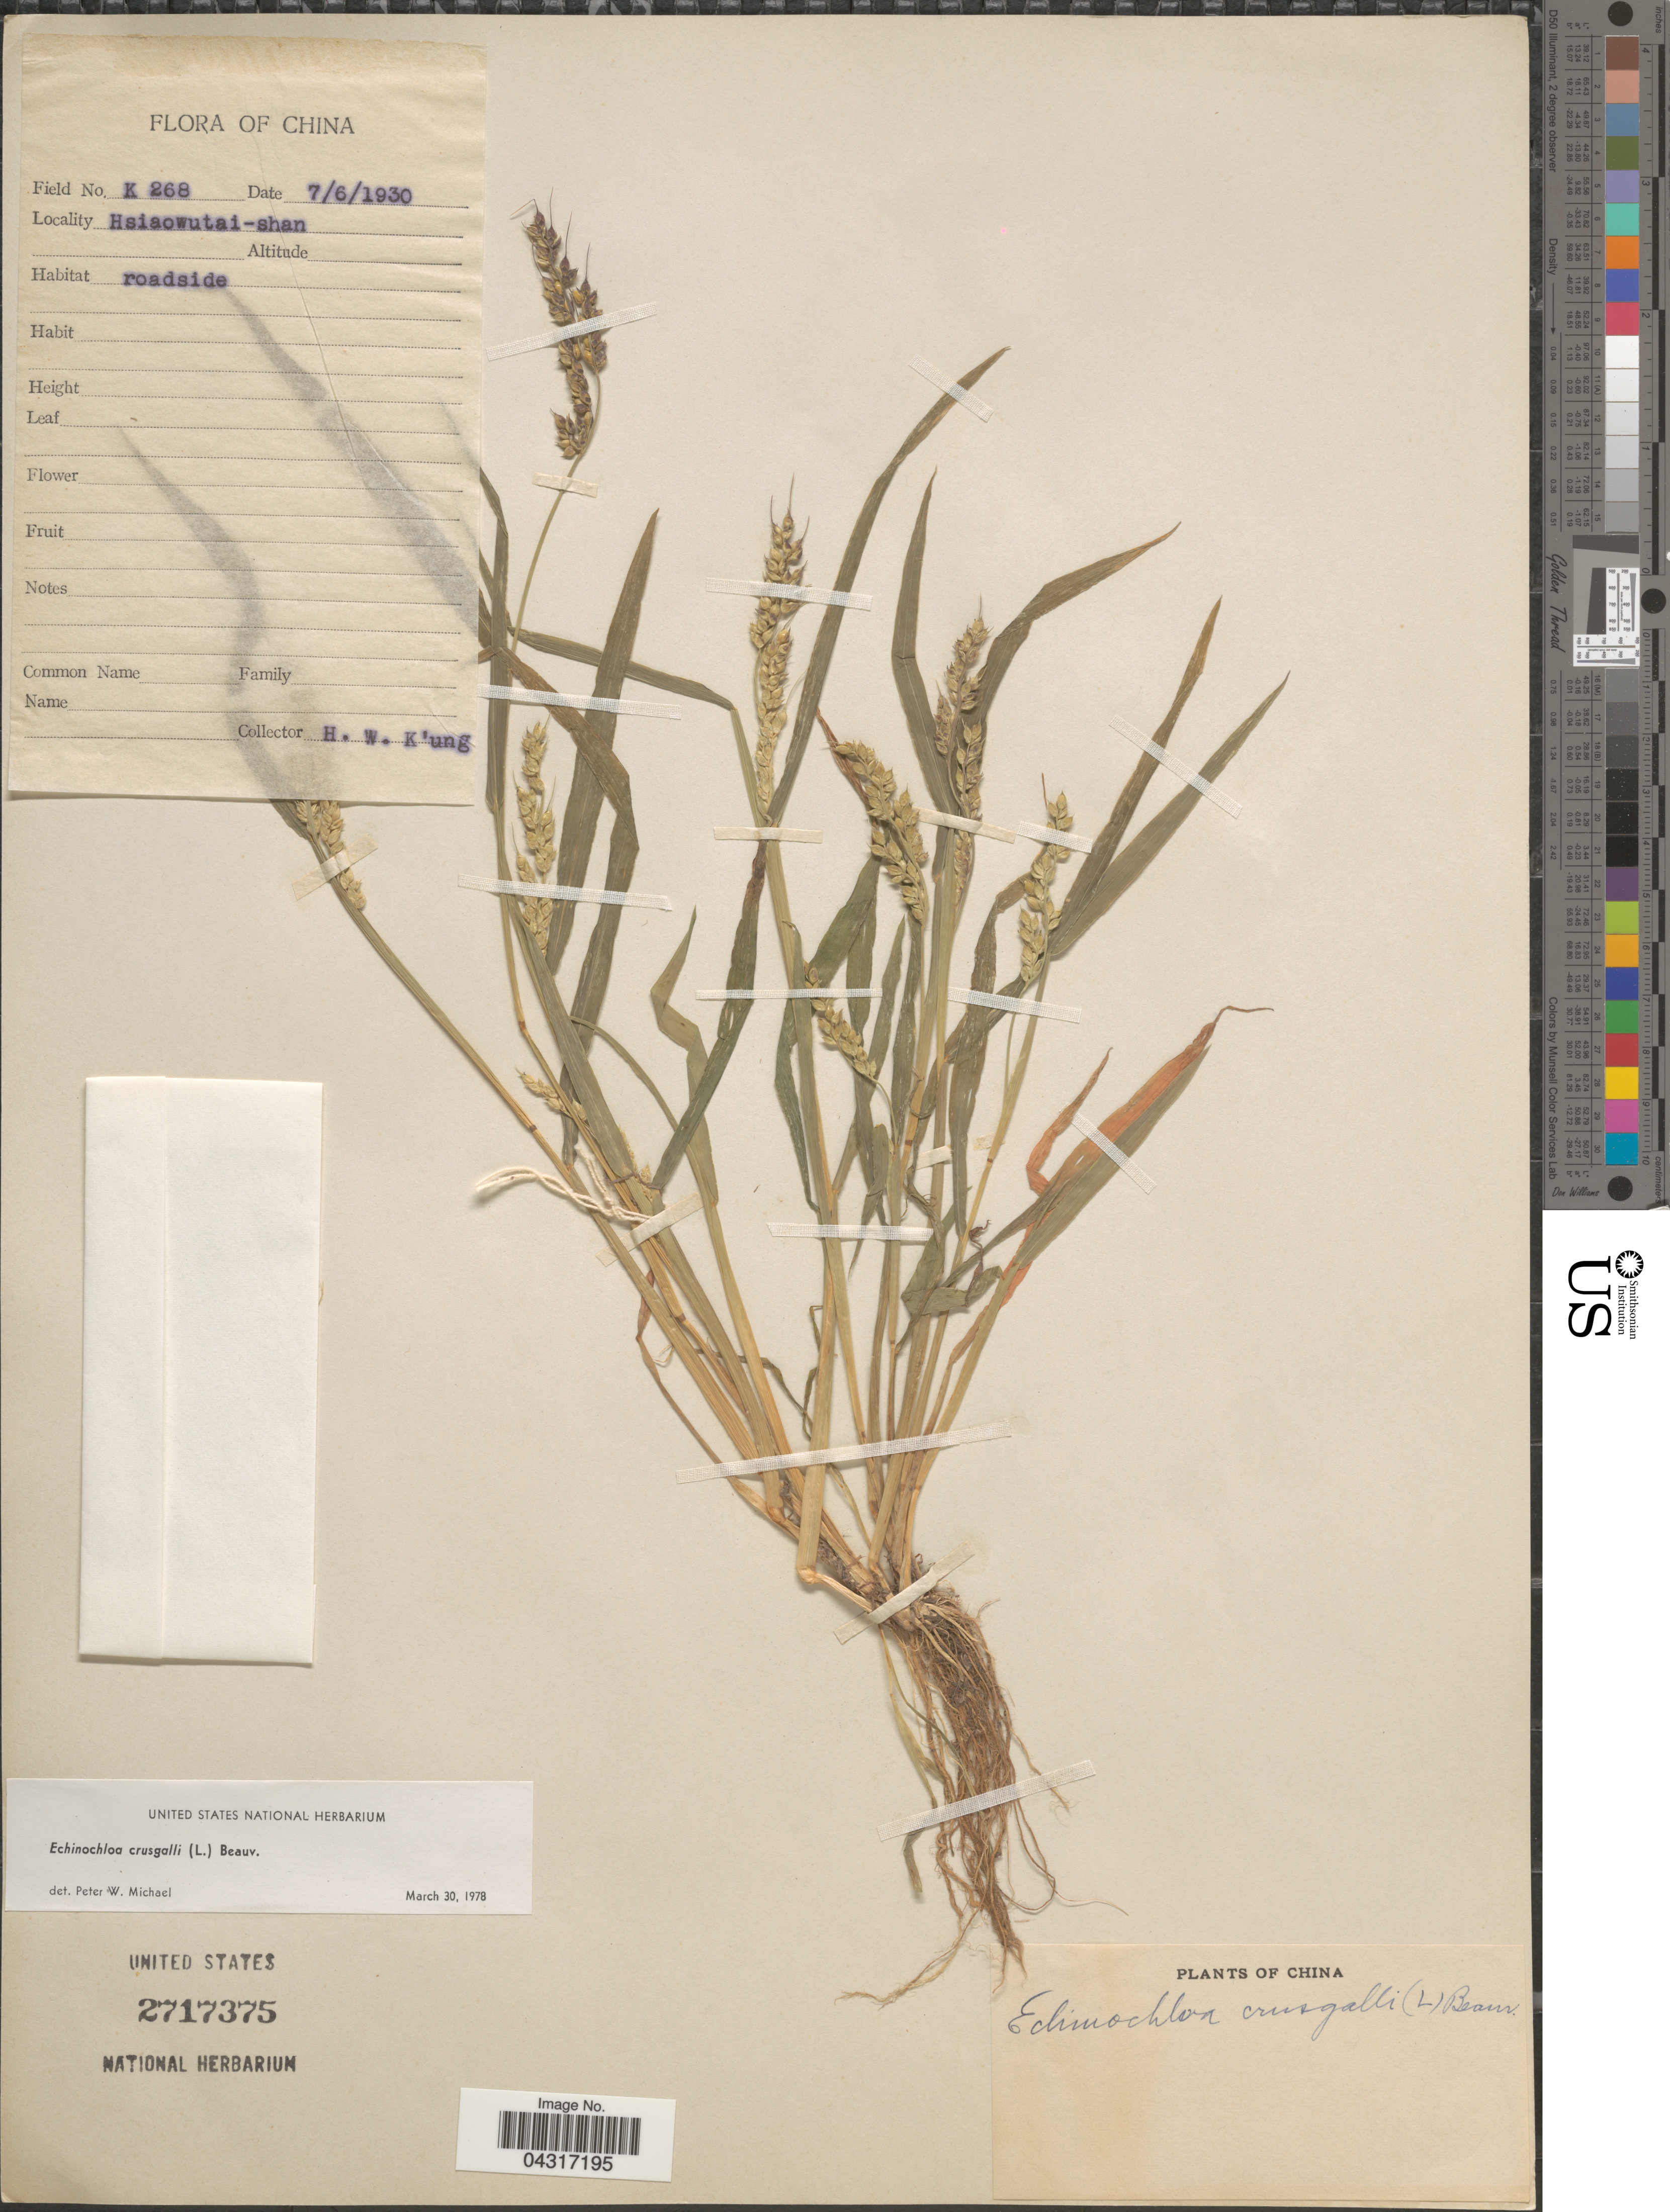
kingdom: Plantae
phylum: Tracheophyta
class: Liliopsida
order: Poales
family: Poaceae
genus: Echinochloa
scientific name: Echinochloa crus-galli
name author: (L.) P. Beauv.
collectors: H. Kung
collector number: K268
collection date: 1930-06-07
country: China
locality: Hsiaowutai-shan.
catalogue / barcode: US 2717375